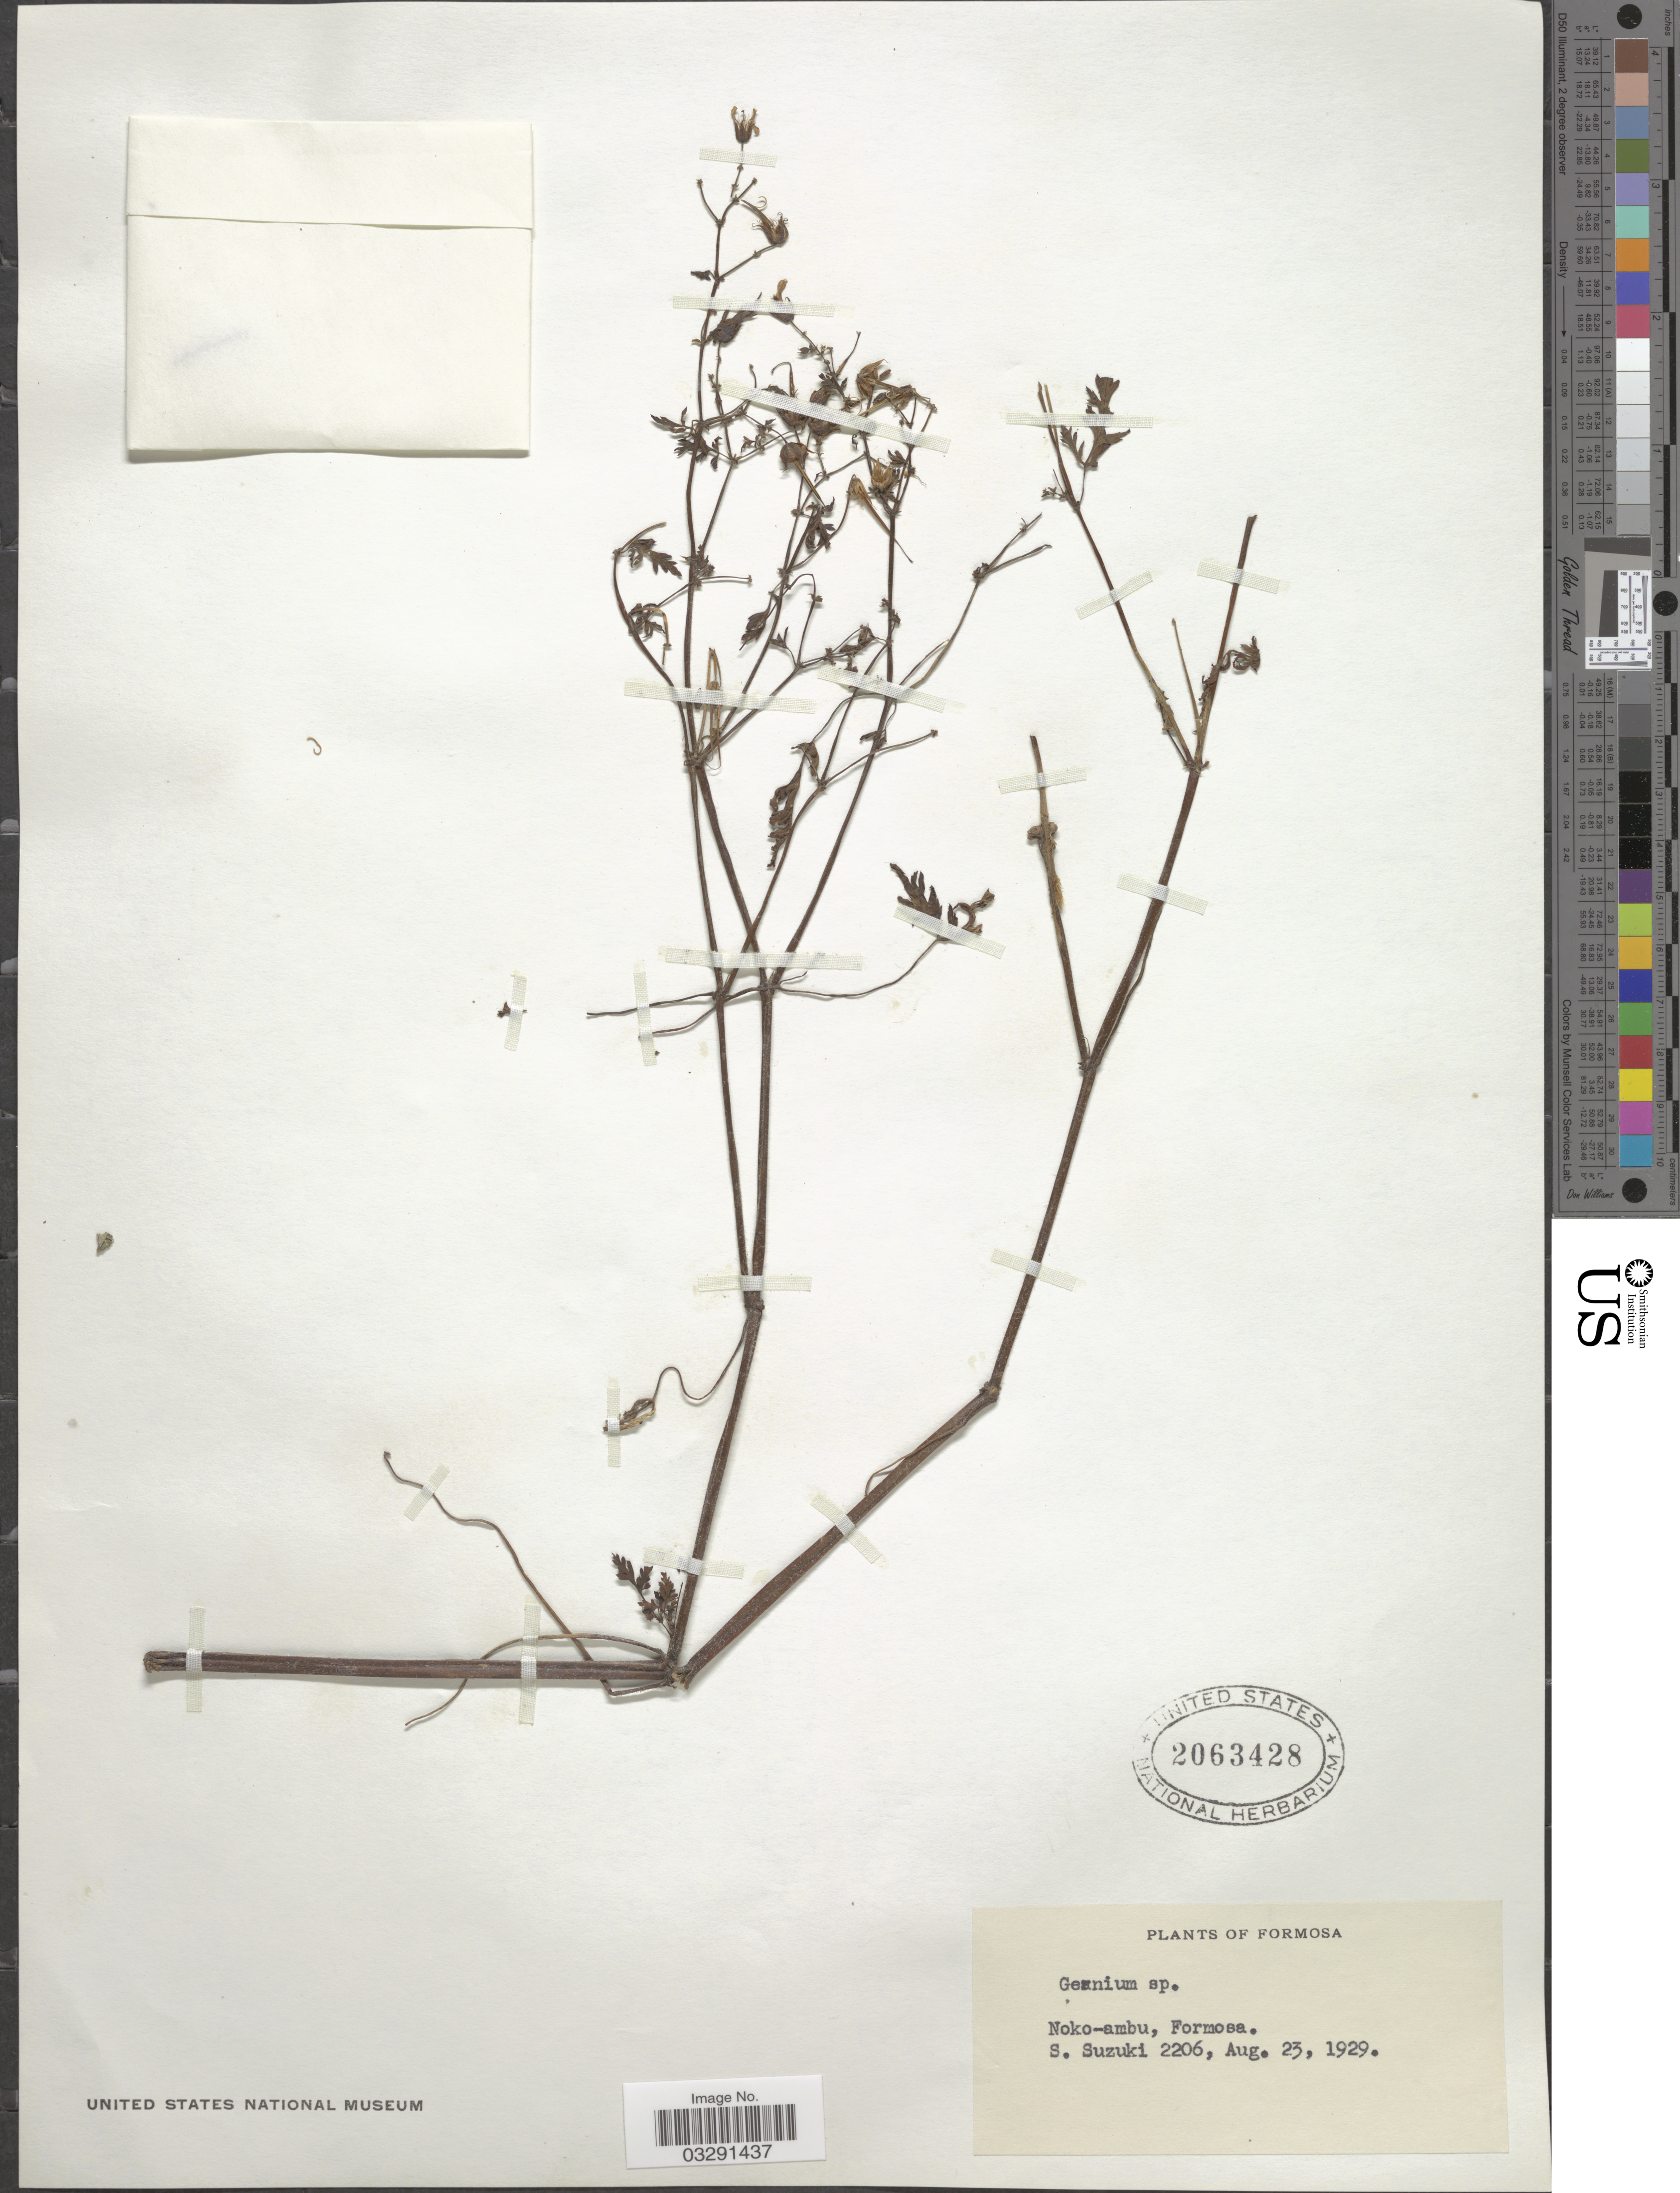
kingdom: Plantae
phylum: Tracheophyta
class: Magnoliopsida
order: Geraniales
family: Geraniaceae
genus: Geranium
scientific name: Geranium robertianum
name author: L.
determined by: Aedo, C.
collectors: S. Suzuki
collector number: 2206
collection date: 1929-08-23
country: Taiwan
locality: Noko-ambu, Formosa.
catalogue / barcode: US 2063428